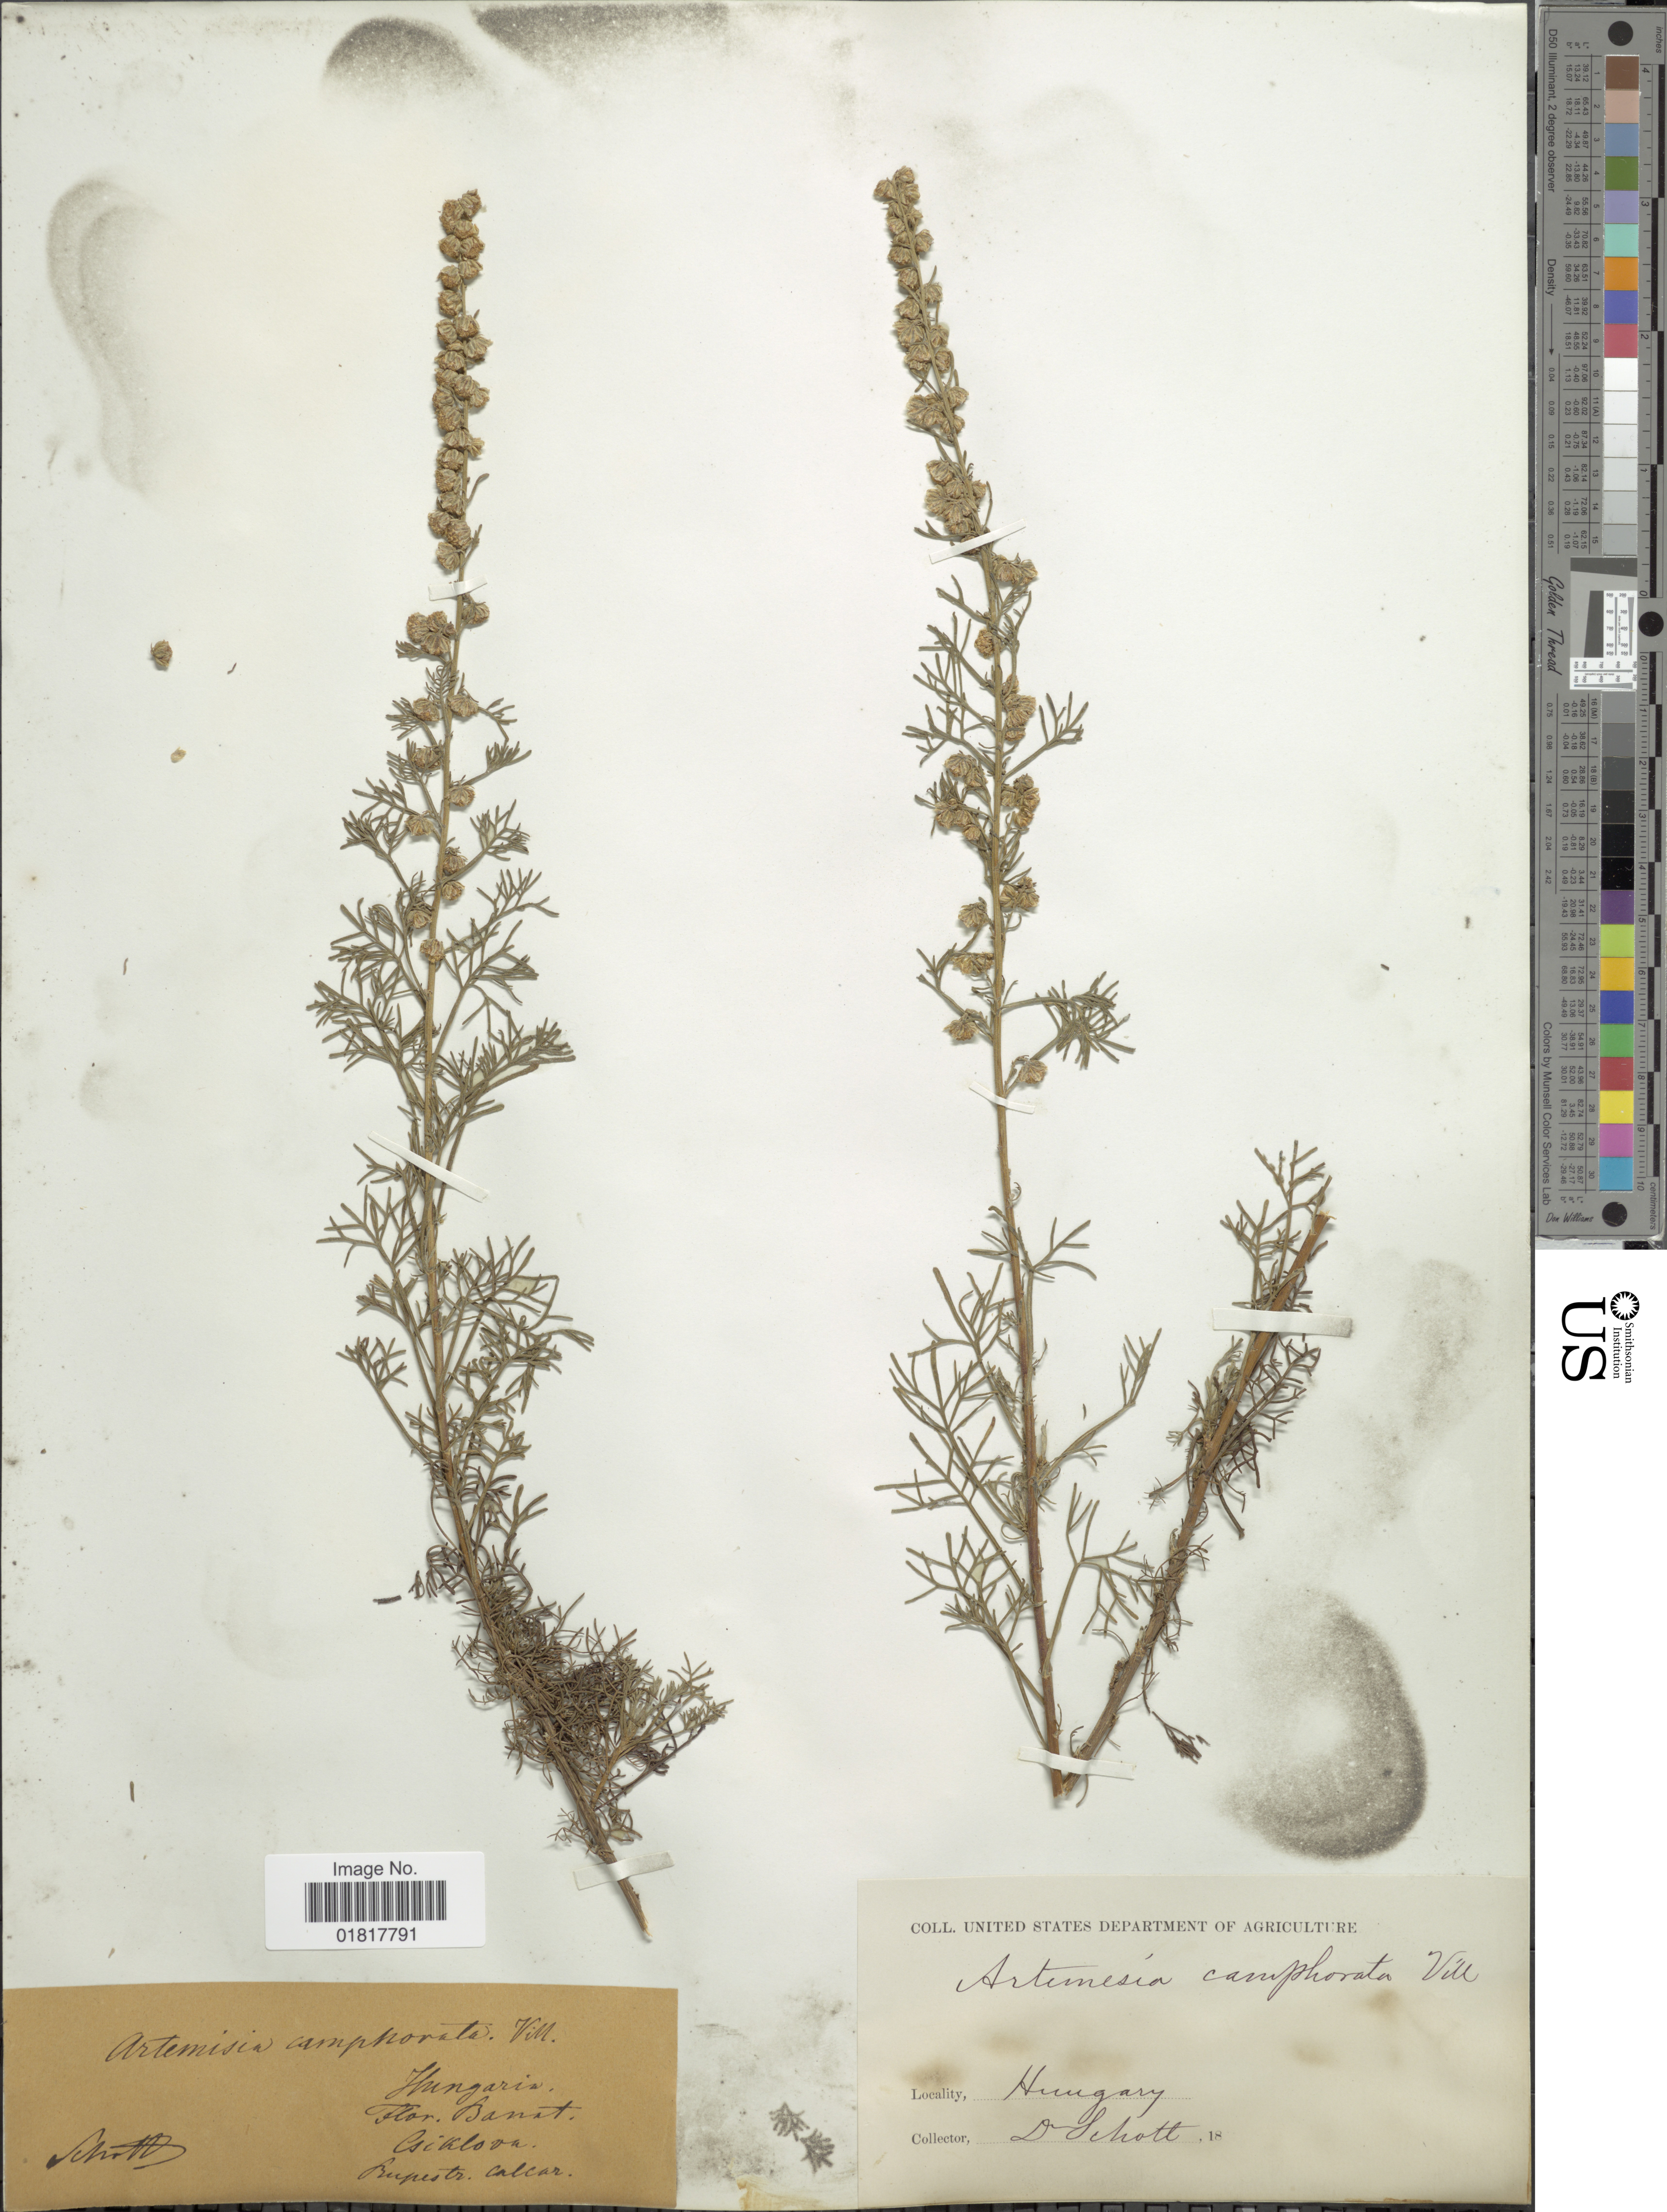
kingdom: Plantae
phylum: Tracheophyta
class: Magnoliopsida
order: Asterales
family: Asteraceae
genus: Artemisia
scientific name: Artemisia camphorata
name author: Vill.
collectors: Schott, --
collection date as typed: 18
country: Romania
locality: Flor. Banat, Csiklova. Rupestr. Calcar.